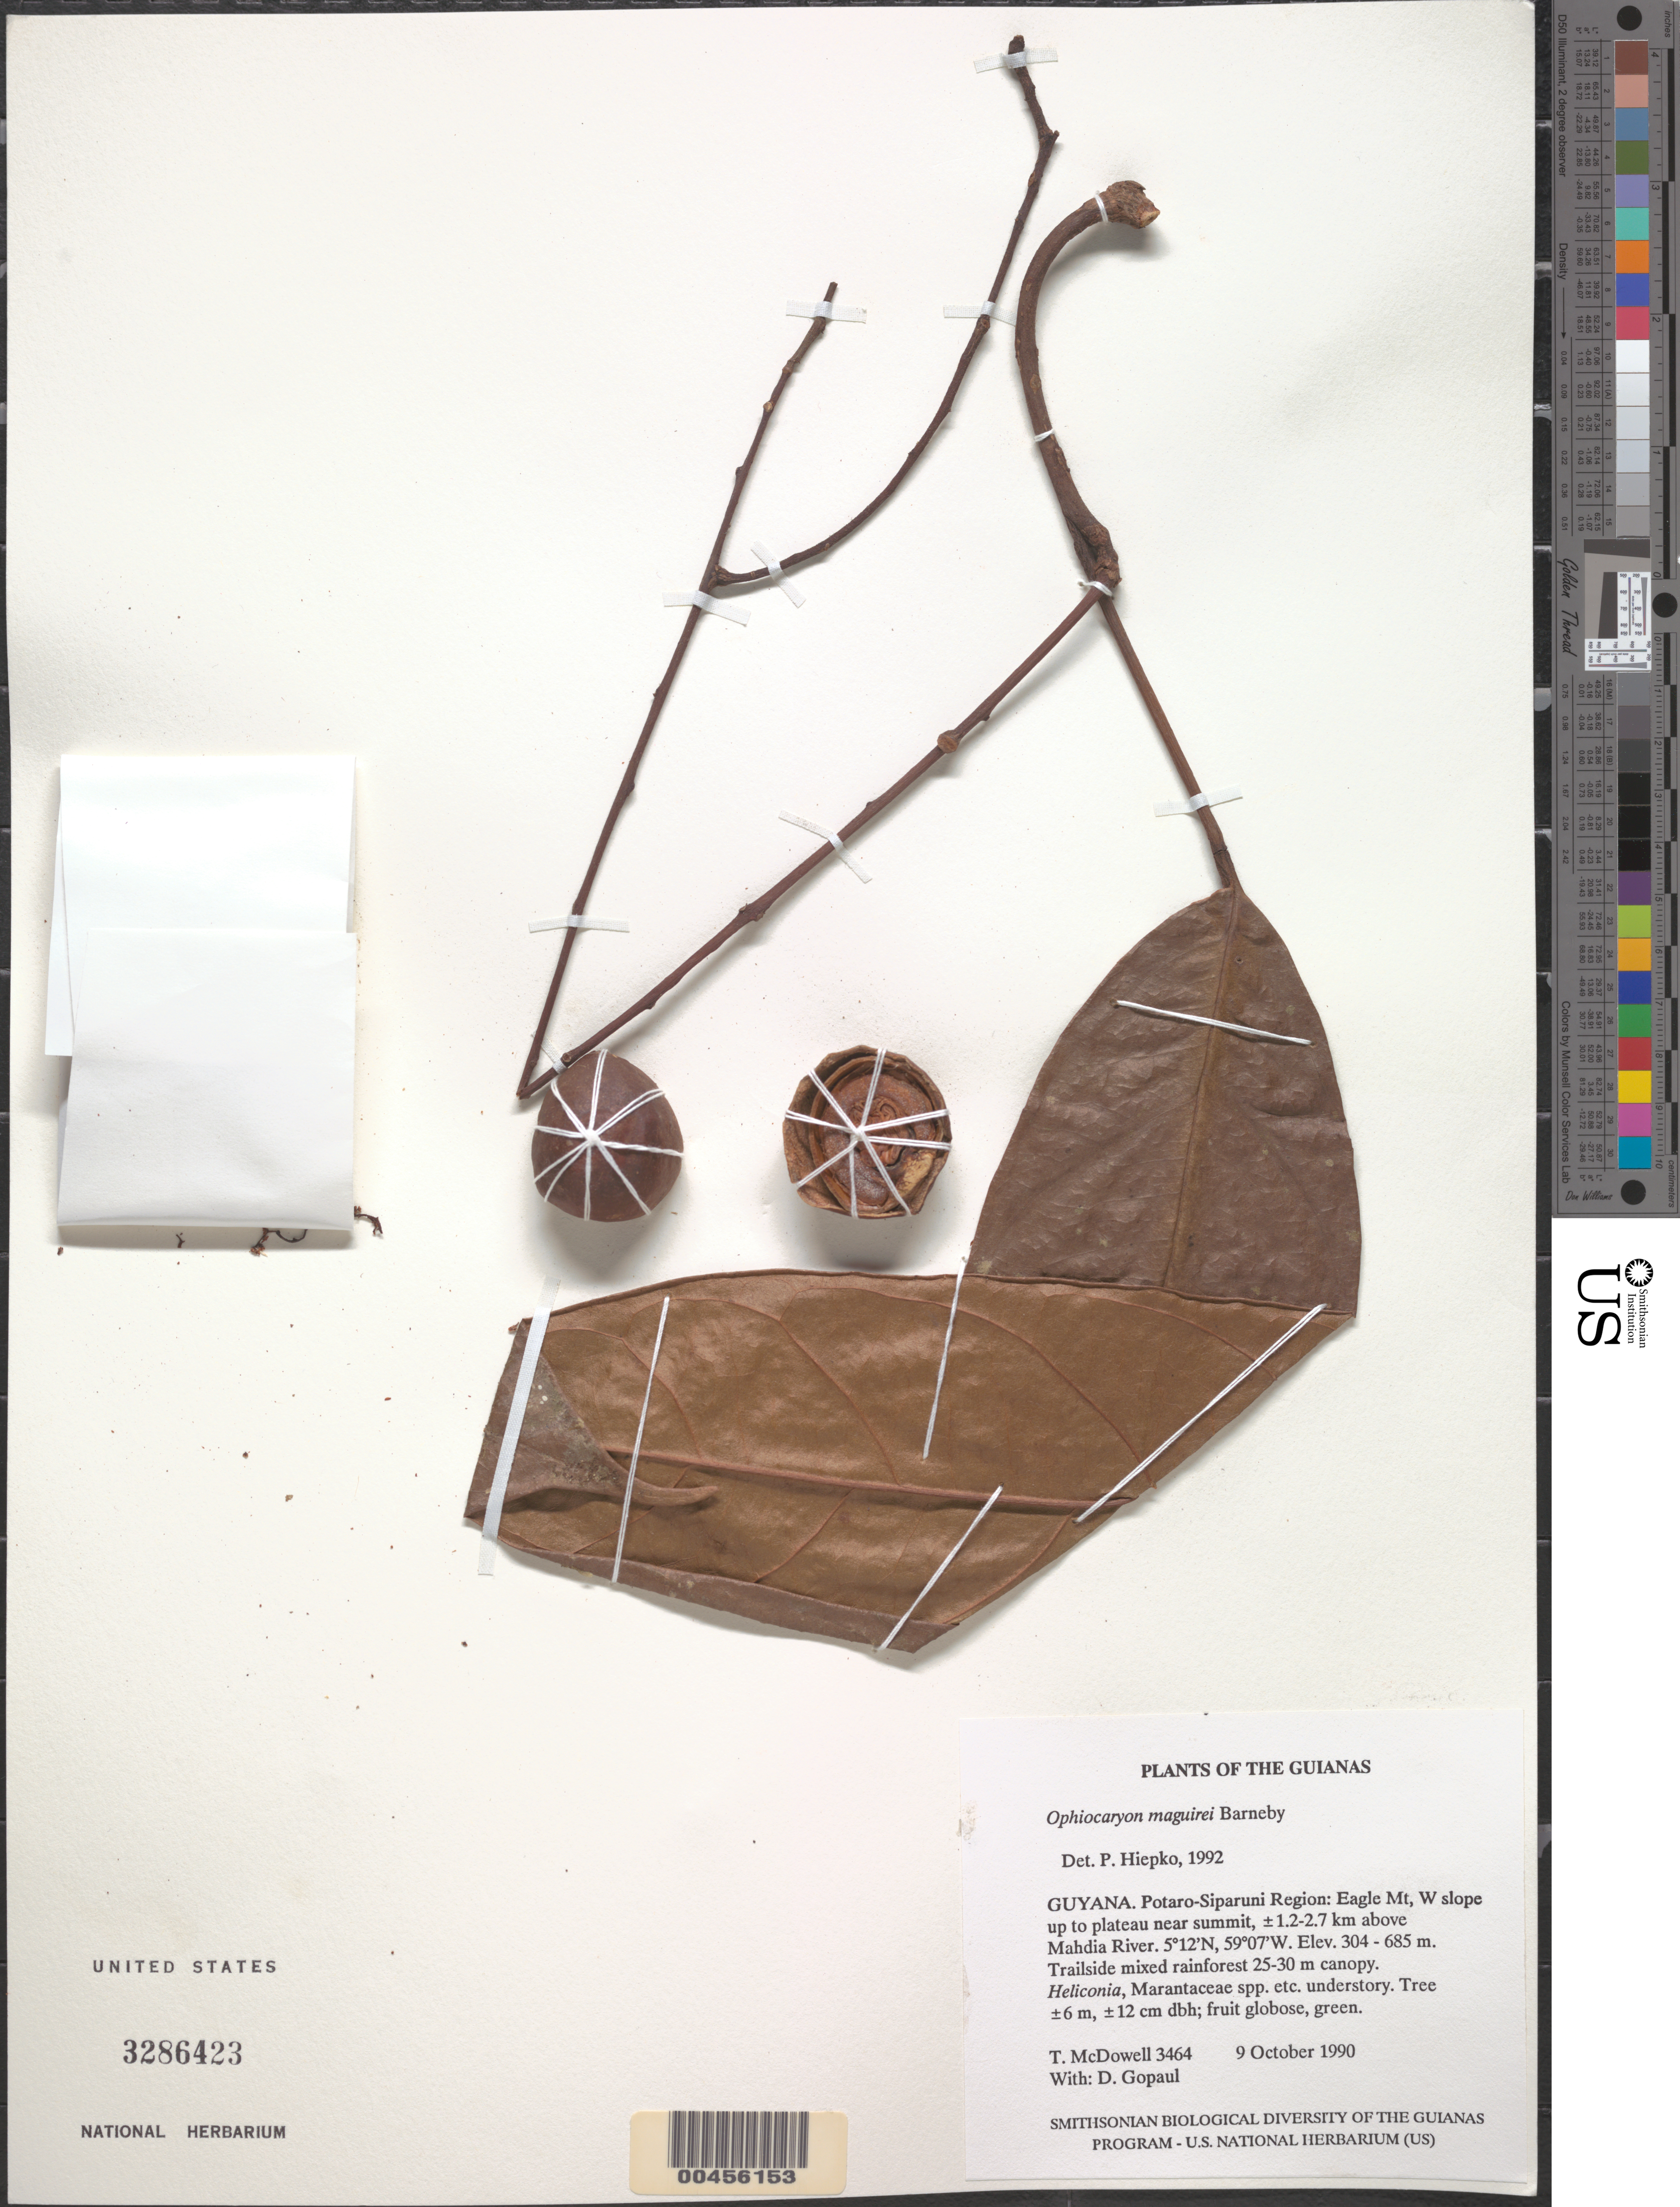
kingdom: Plantae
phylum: Tracheophyta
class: Magnoliopsida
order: Proteales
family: Sabiaceae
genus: Ophiocaryon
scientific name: Ophiocaryon maguirei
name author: Barneby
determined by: Hiepko, P. H.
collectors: T. McDowell & D. Gopaul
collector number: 3464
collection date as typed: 9 October 1990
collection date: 1990-10-09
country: Guyana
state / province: Potaro-Siparuni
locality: Eagle Mt, W slope up to plateau near summit, ±1.2-2.7 km above Mahdia River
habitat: Trailside, mixed rainforest 25-30 m canopy. Heliconia, Marantaceae spp. etc. understory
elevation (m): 304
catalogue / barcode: US 3286423